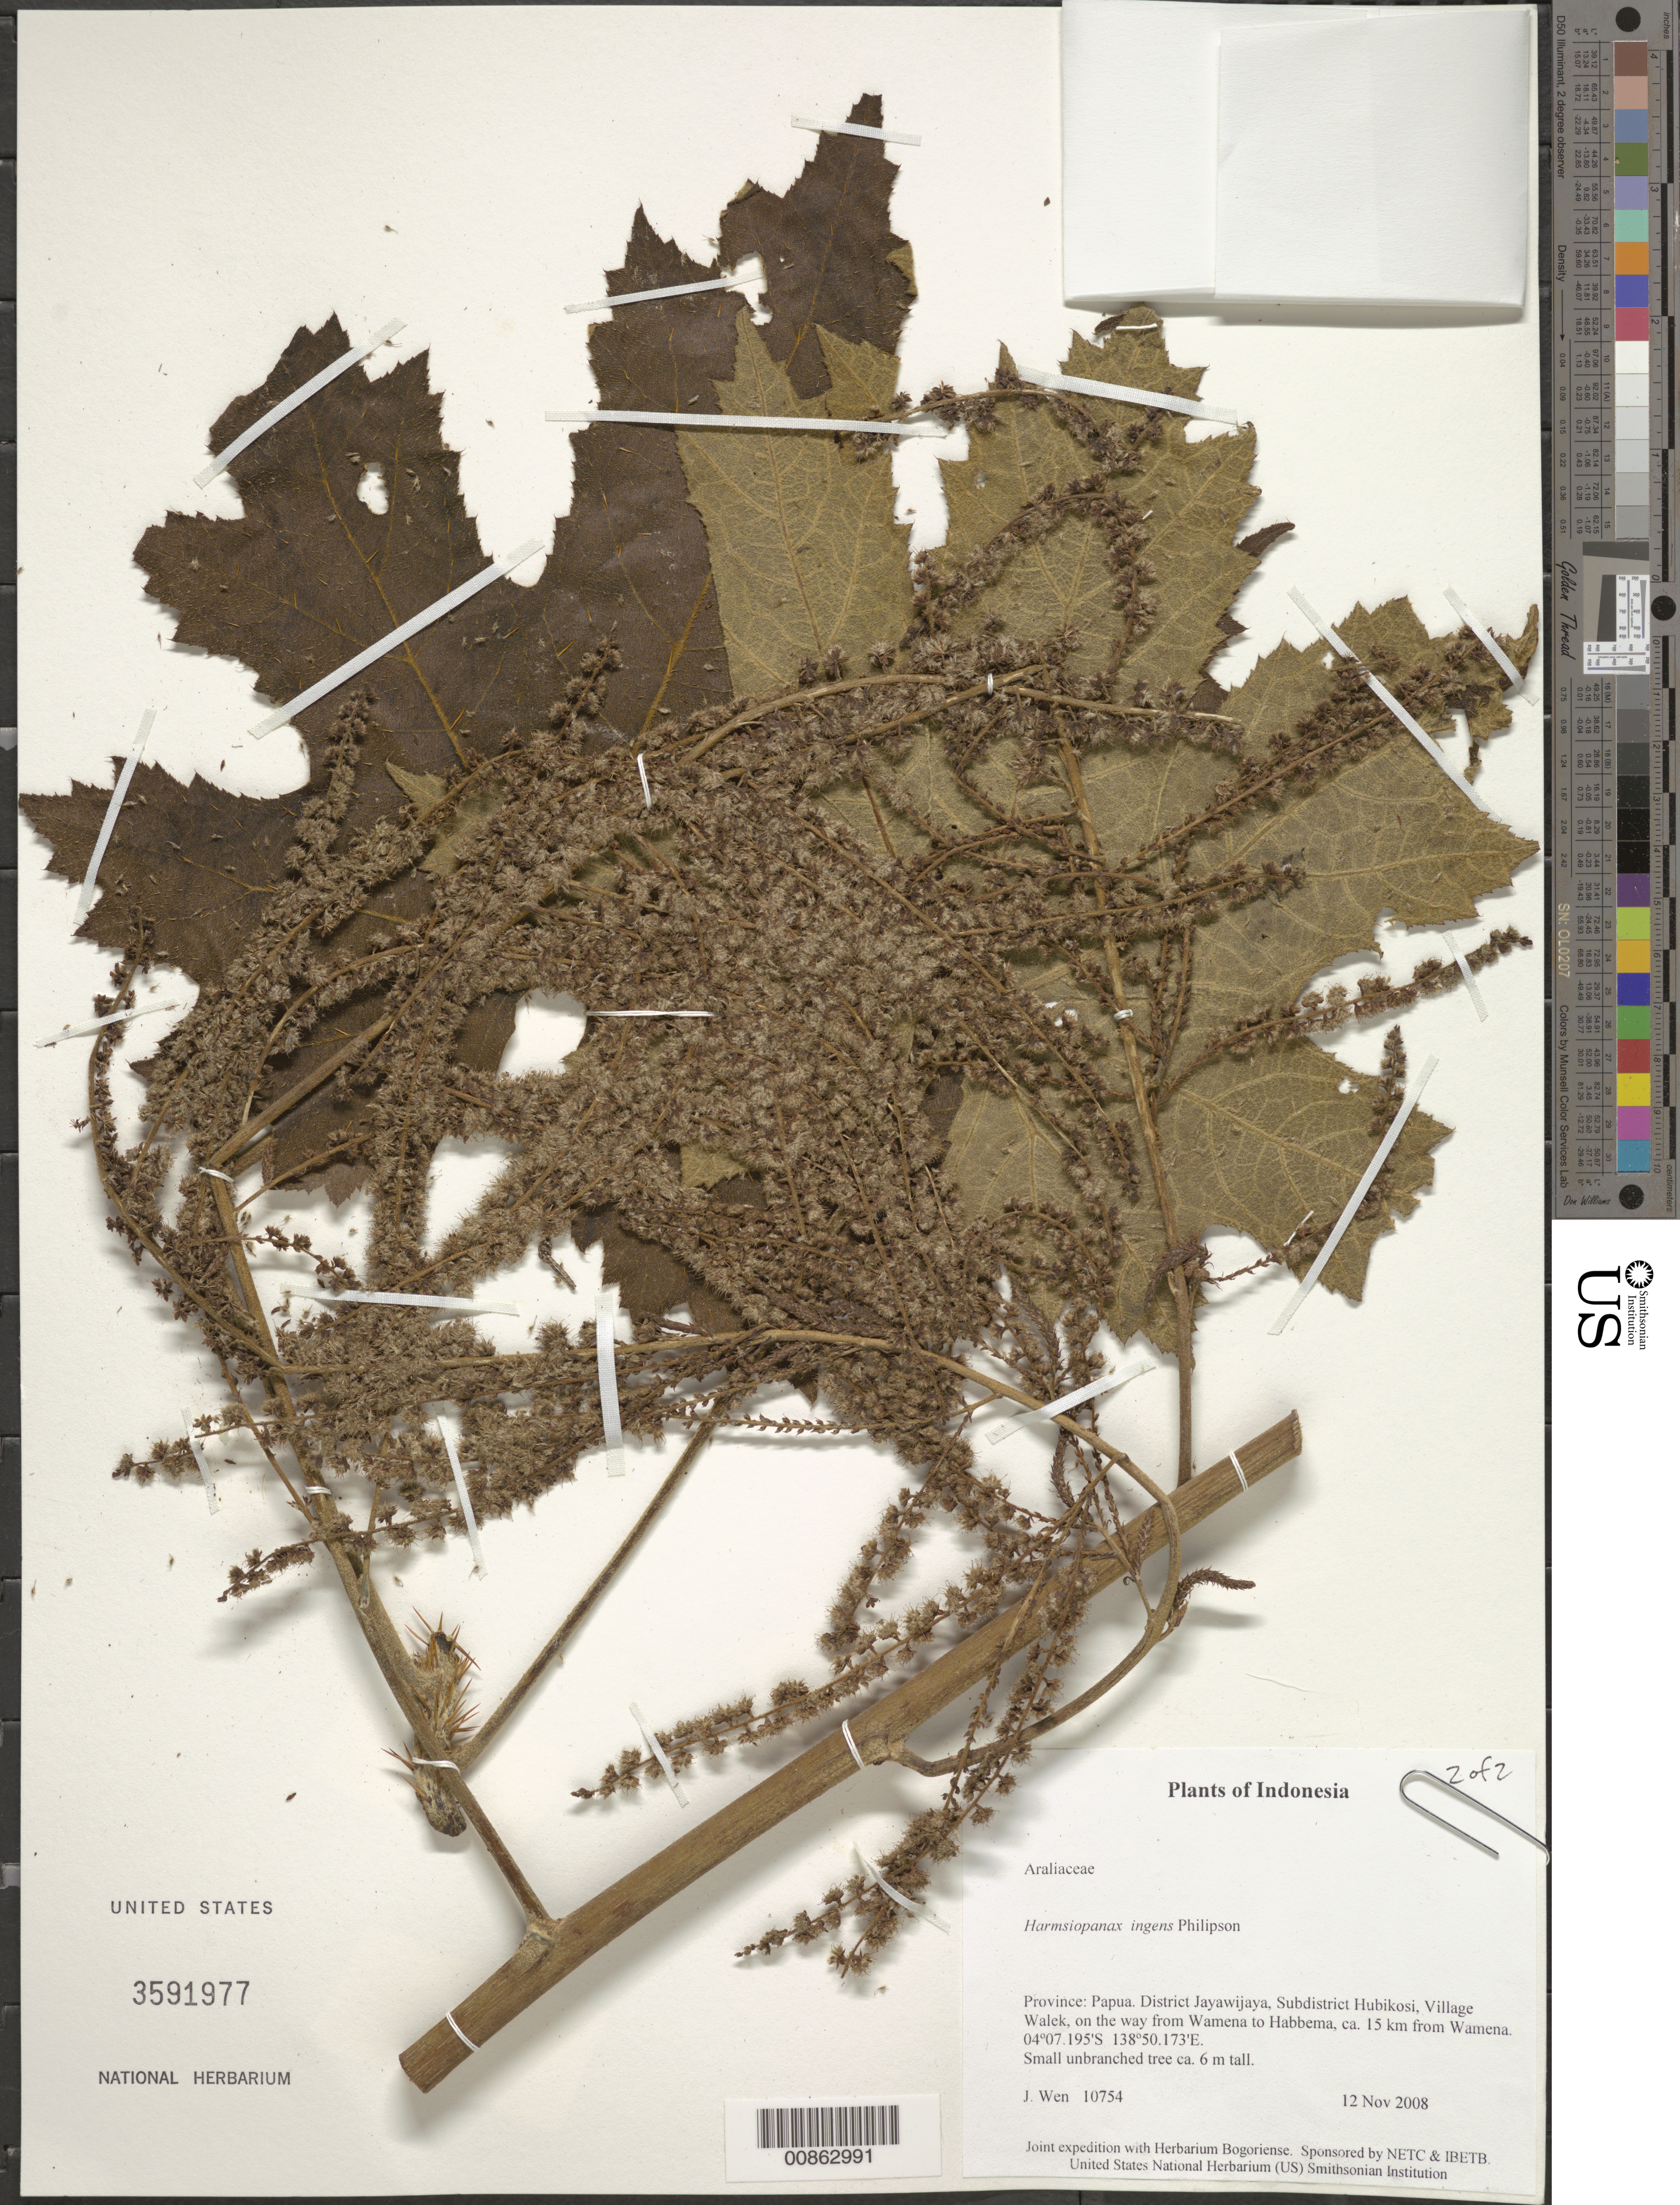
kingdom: Plantae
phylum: Tracheophyta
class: Magnoliopsida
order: Apiales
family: Araliaceae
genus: Harmsiopanax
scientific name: Harmsiopanax ingens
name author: Philipson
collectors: J. Wen, D. Potter & E. A. Widjaja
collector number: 10754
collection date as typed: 12 Nov 2008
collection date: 2008-11-12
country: Indonesia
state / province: Papua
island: New Guinea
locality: District Jayawijaya, Subdistrict Hubikosi, Village Walek, on the way from Wamena to Habbema, ca. 15 km from Wamena. Irian Barat.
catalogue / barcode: US 3591977